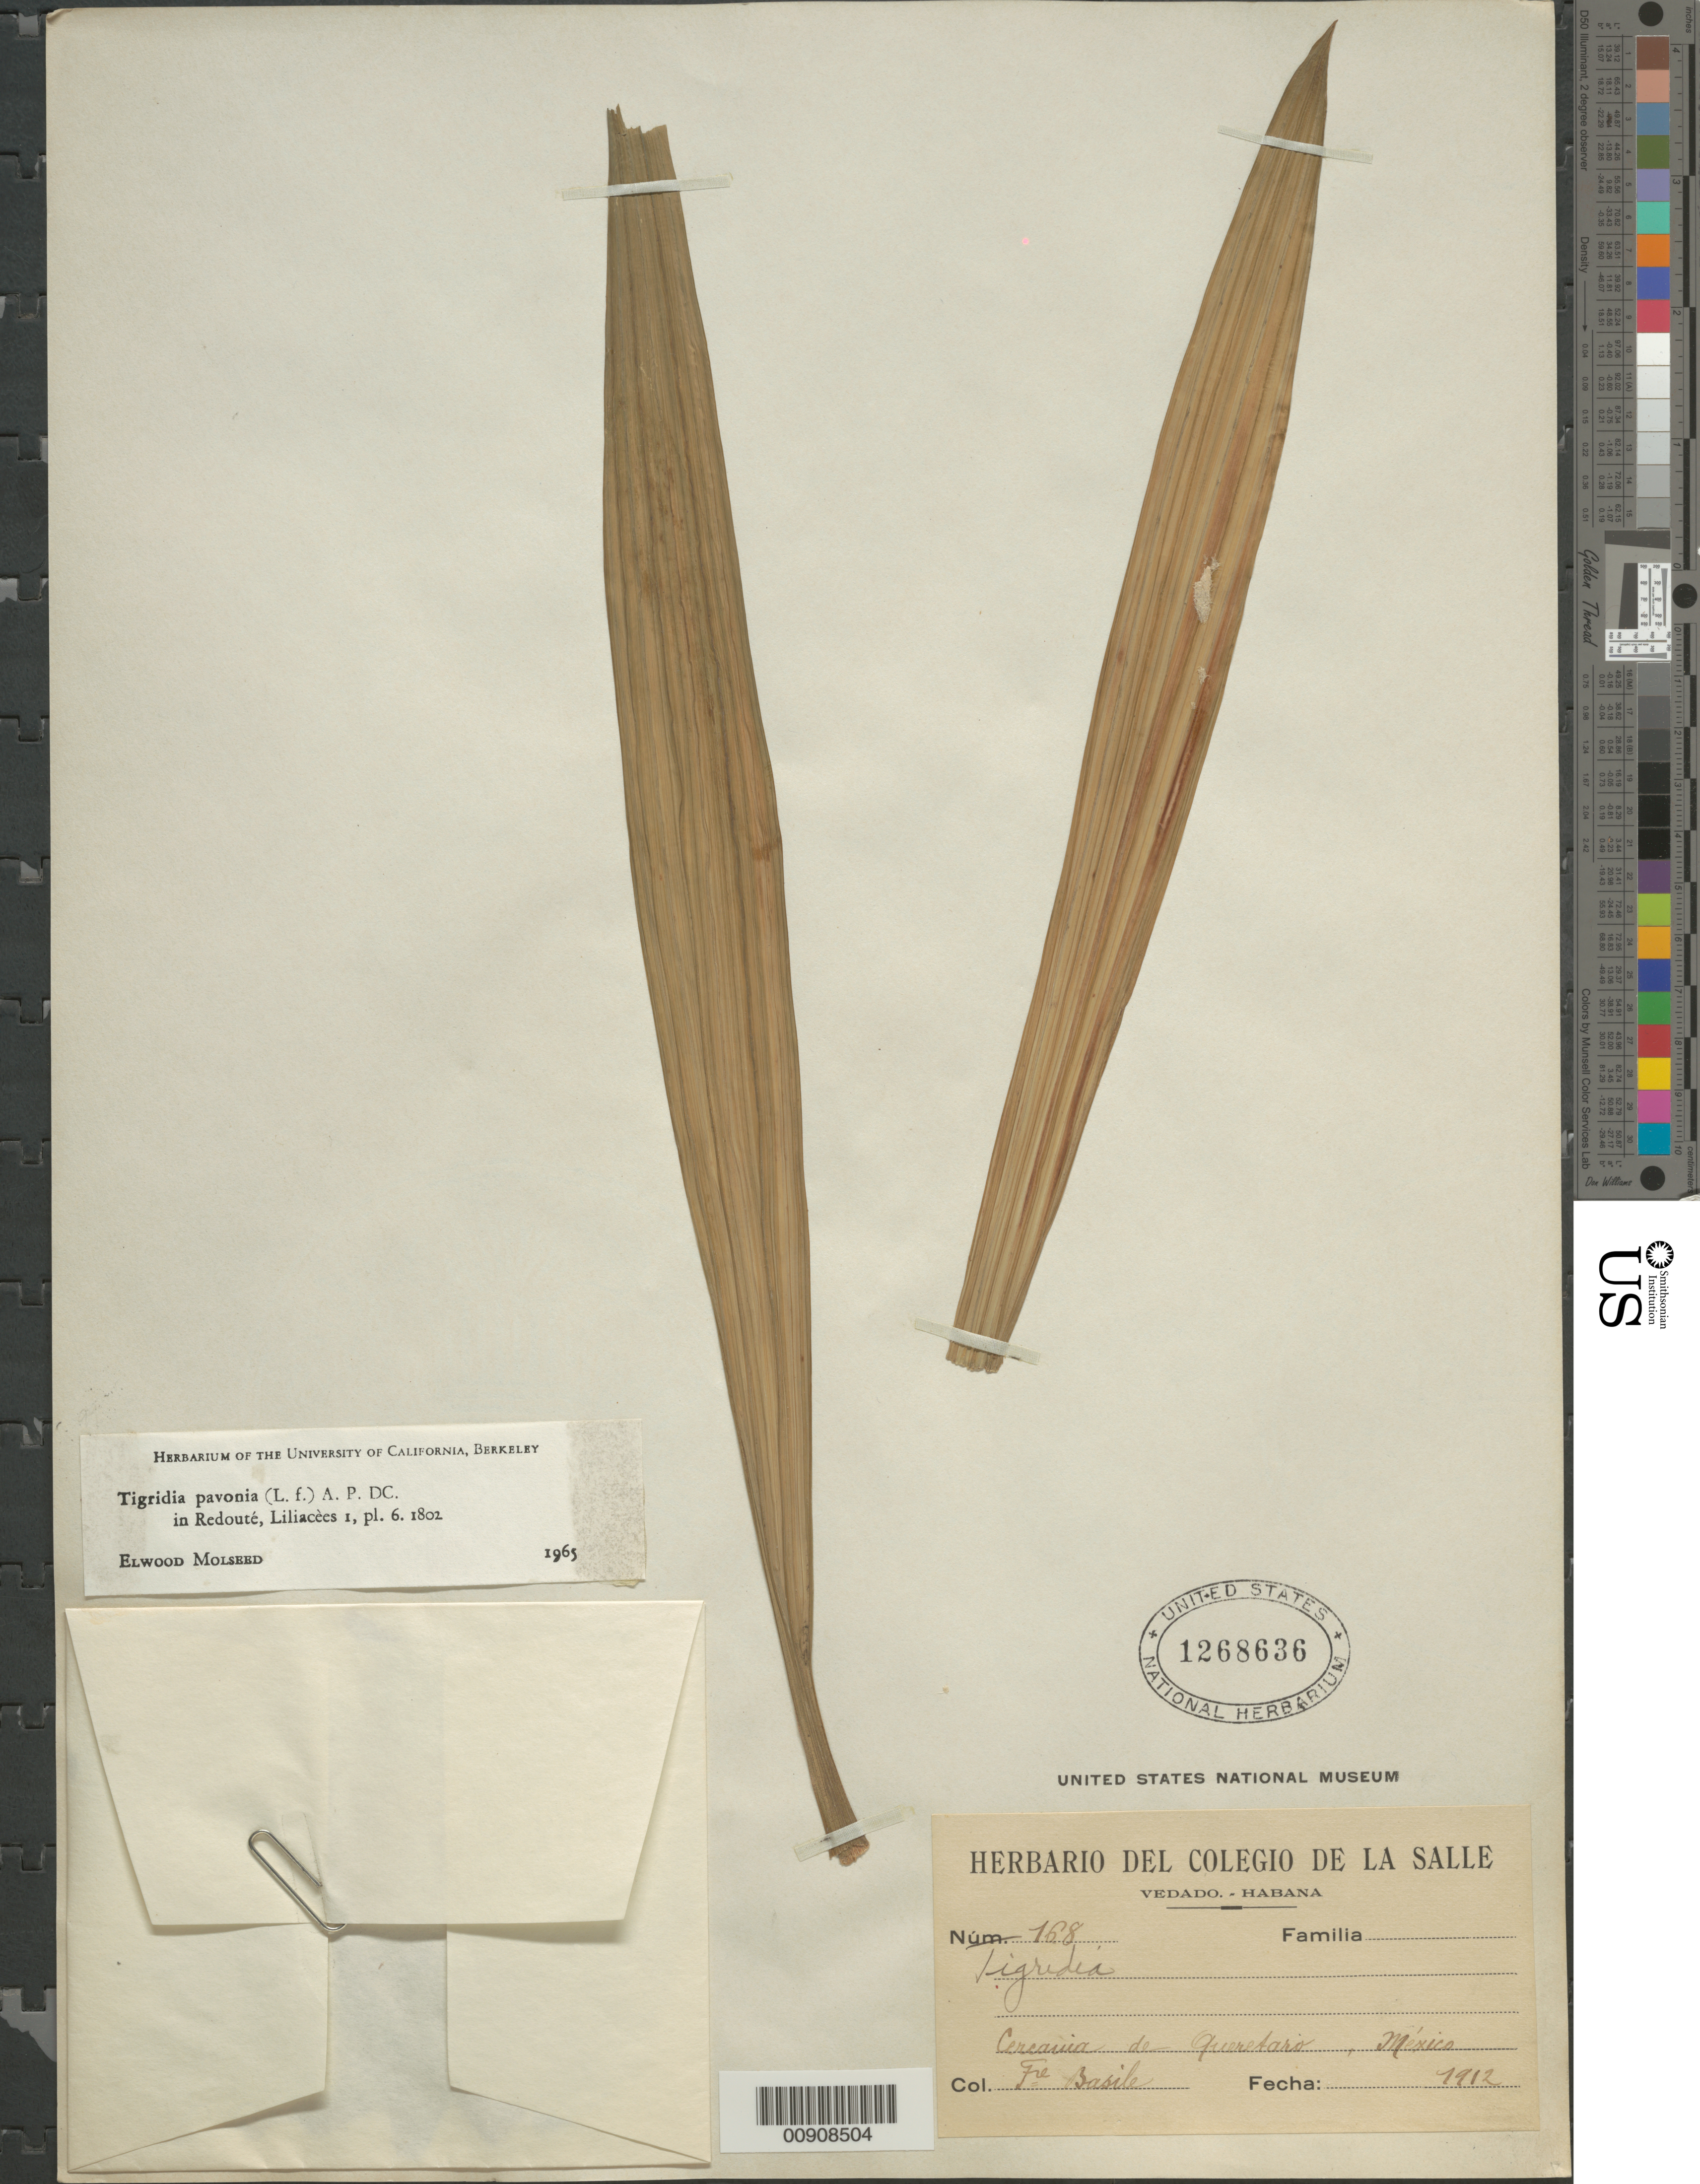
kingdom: Plantae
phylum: Tracheophyta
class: Liliopsida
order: Asparagales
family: Iridaceae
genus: Tigridia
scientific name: Tigridia pavonia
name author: (L. f.) DC.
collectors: Bro. Basile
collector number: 168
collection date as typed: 1912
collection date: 1912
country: Mexico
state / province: Querétaro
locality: Cercania de Querétaro.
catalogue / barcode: US 1268636